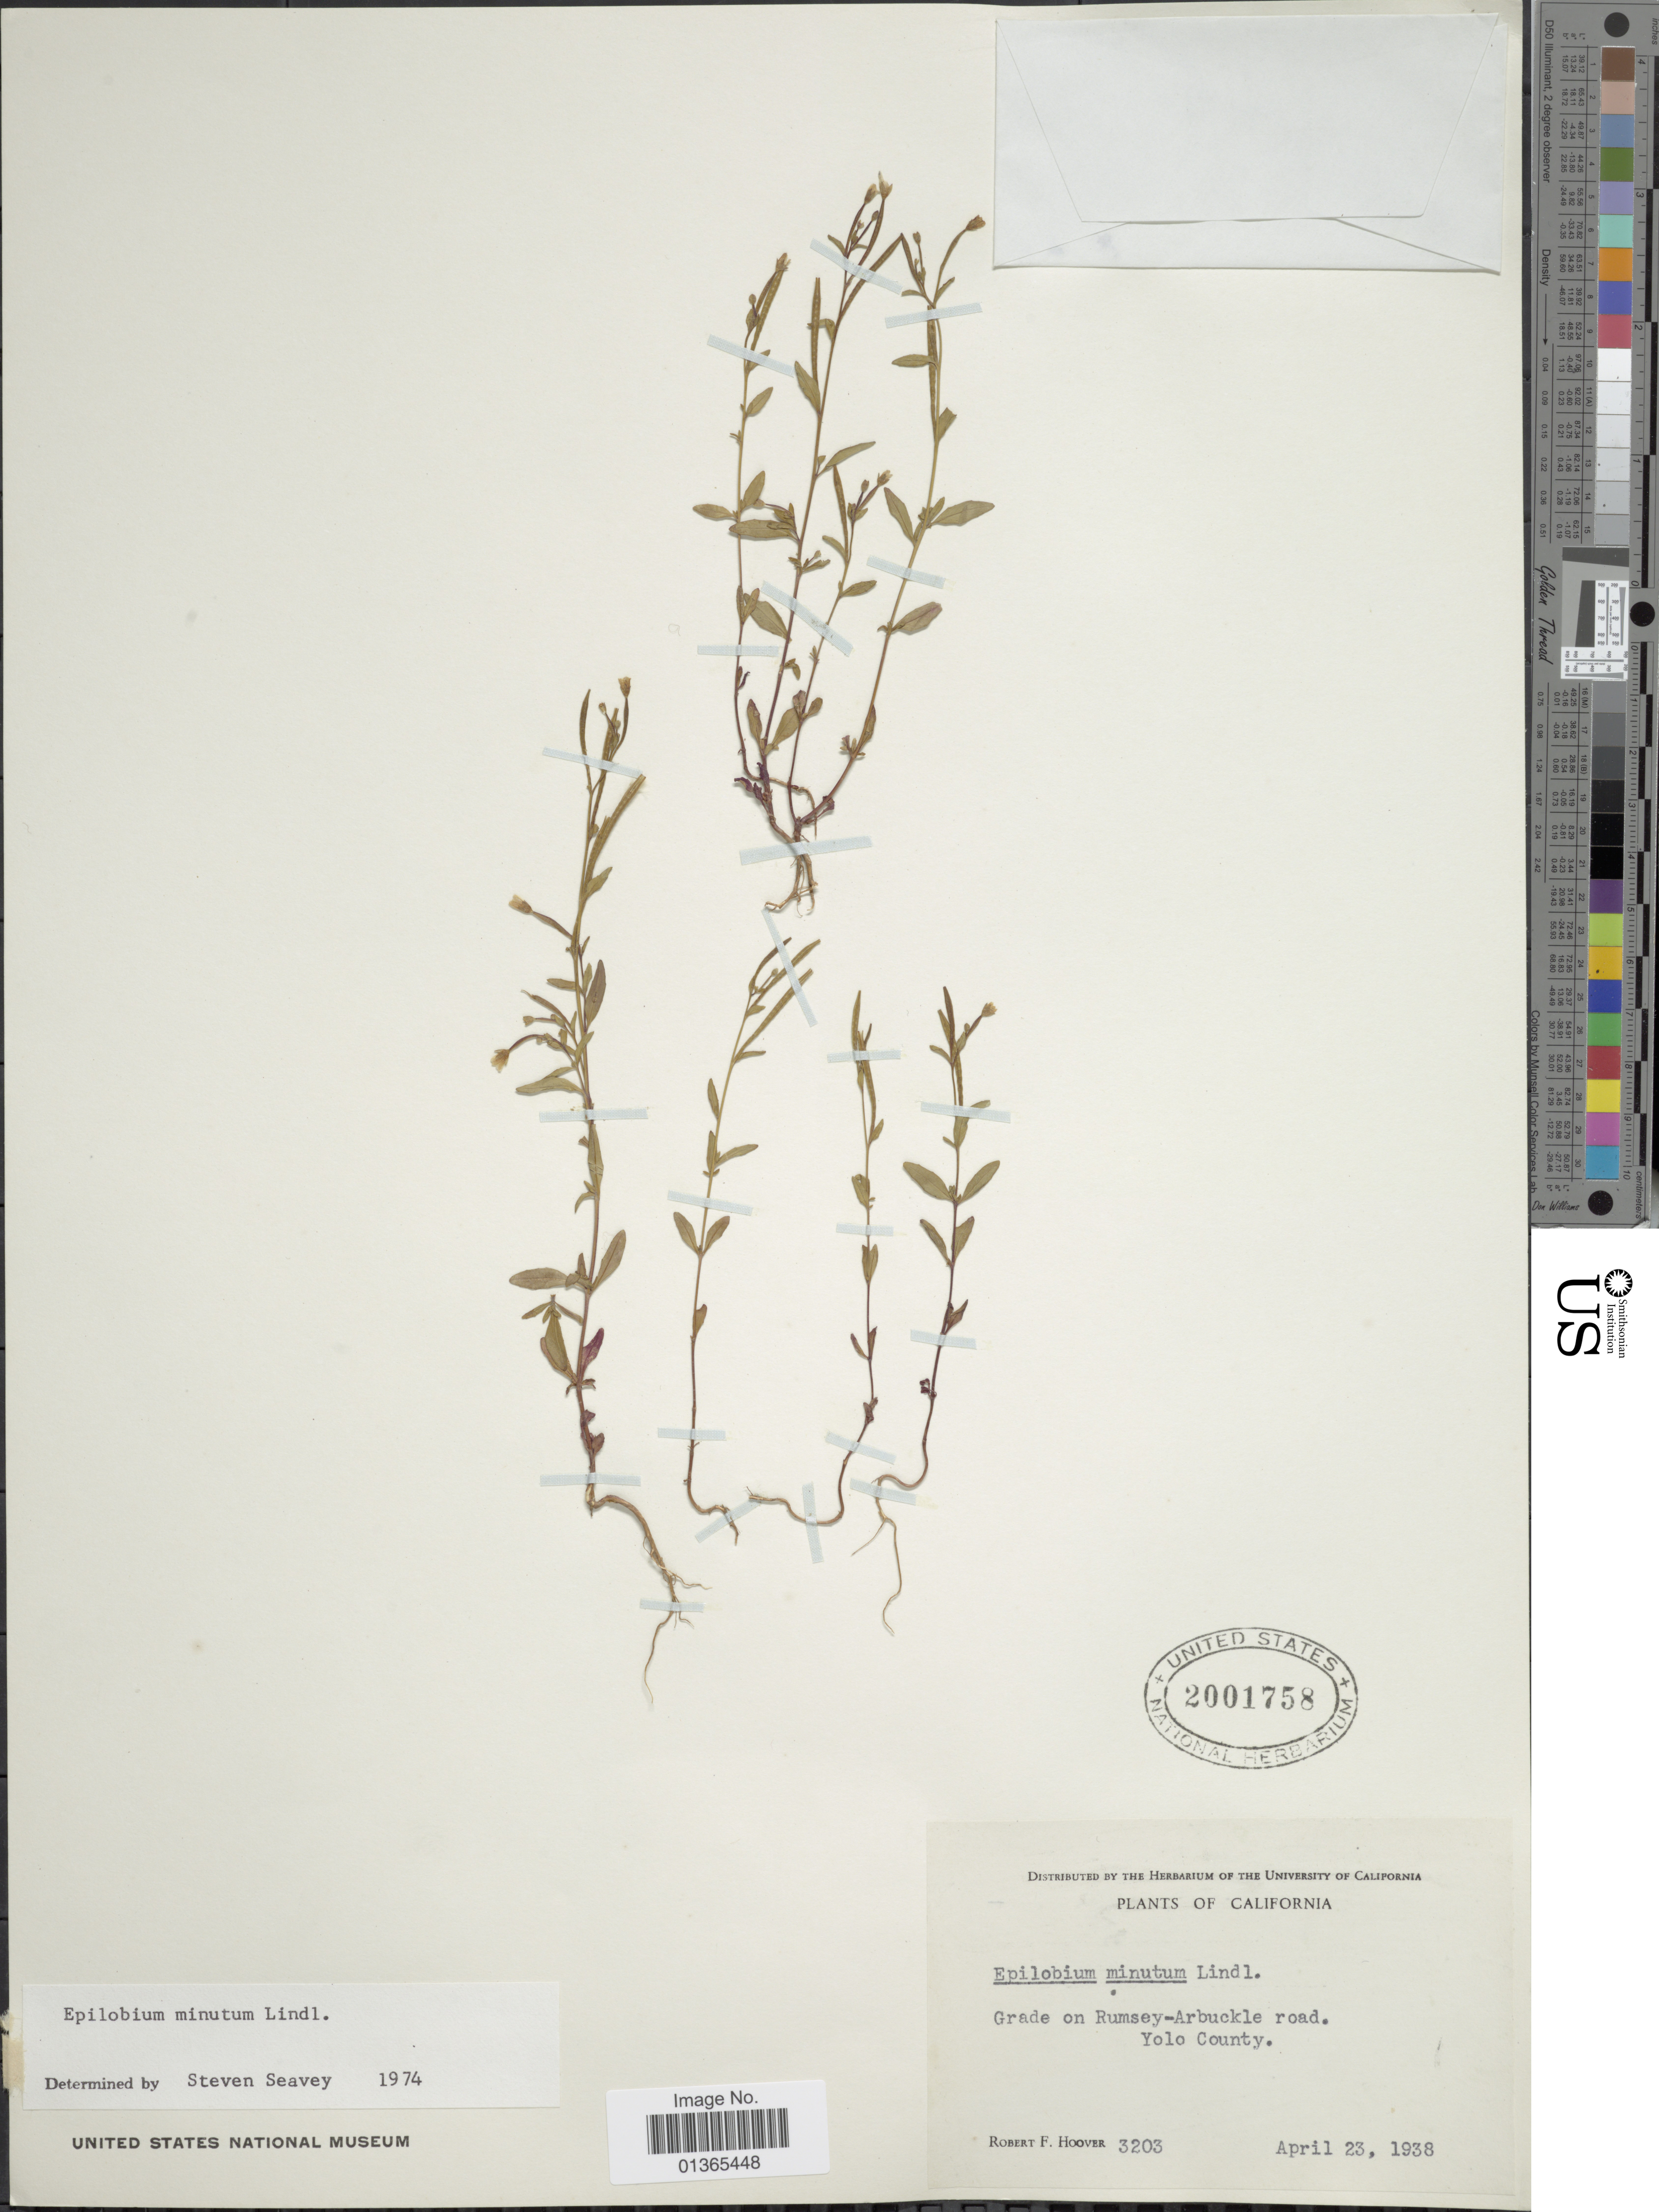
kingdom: Plantae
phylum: Tracheophyta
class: Magnoliopsida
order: Myrtales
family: Onagraceae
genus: Epilobium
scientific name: Epilobium minutum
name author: Lindl. ex Lehm.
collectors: R. F. Hoover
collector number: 3203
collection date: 1938-04-23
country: United States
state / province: California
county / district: Yolo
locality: Grade on Rumsey-Arbuckle road. Yolo County.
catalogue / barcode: US 2001758